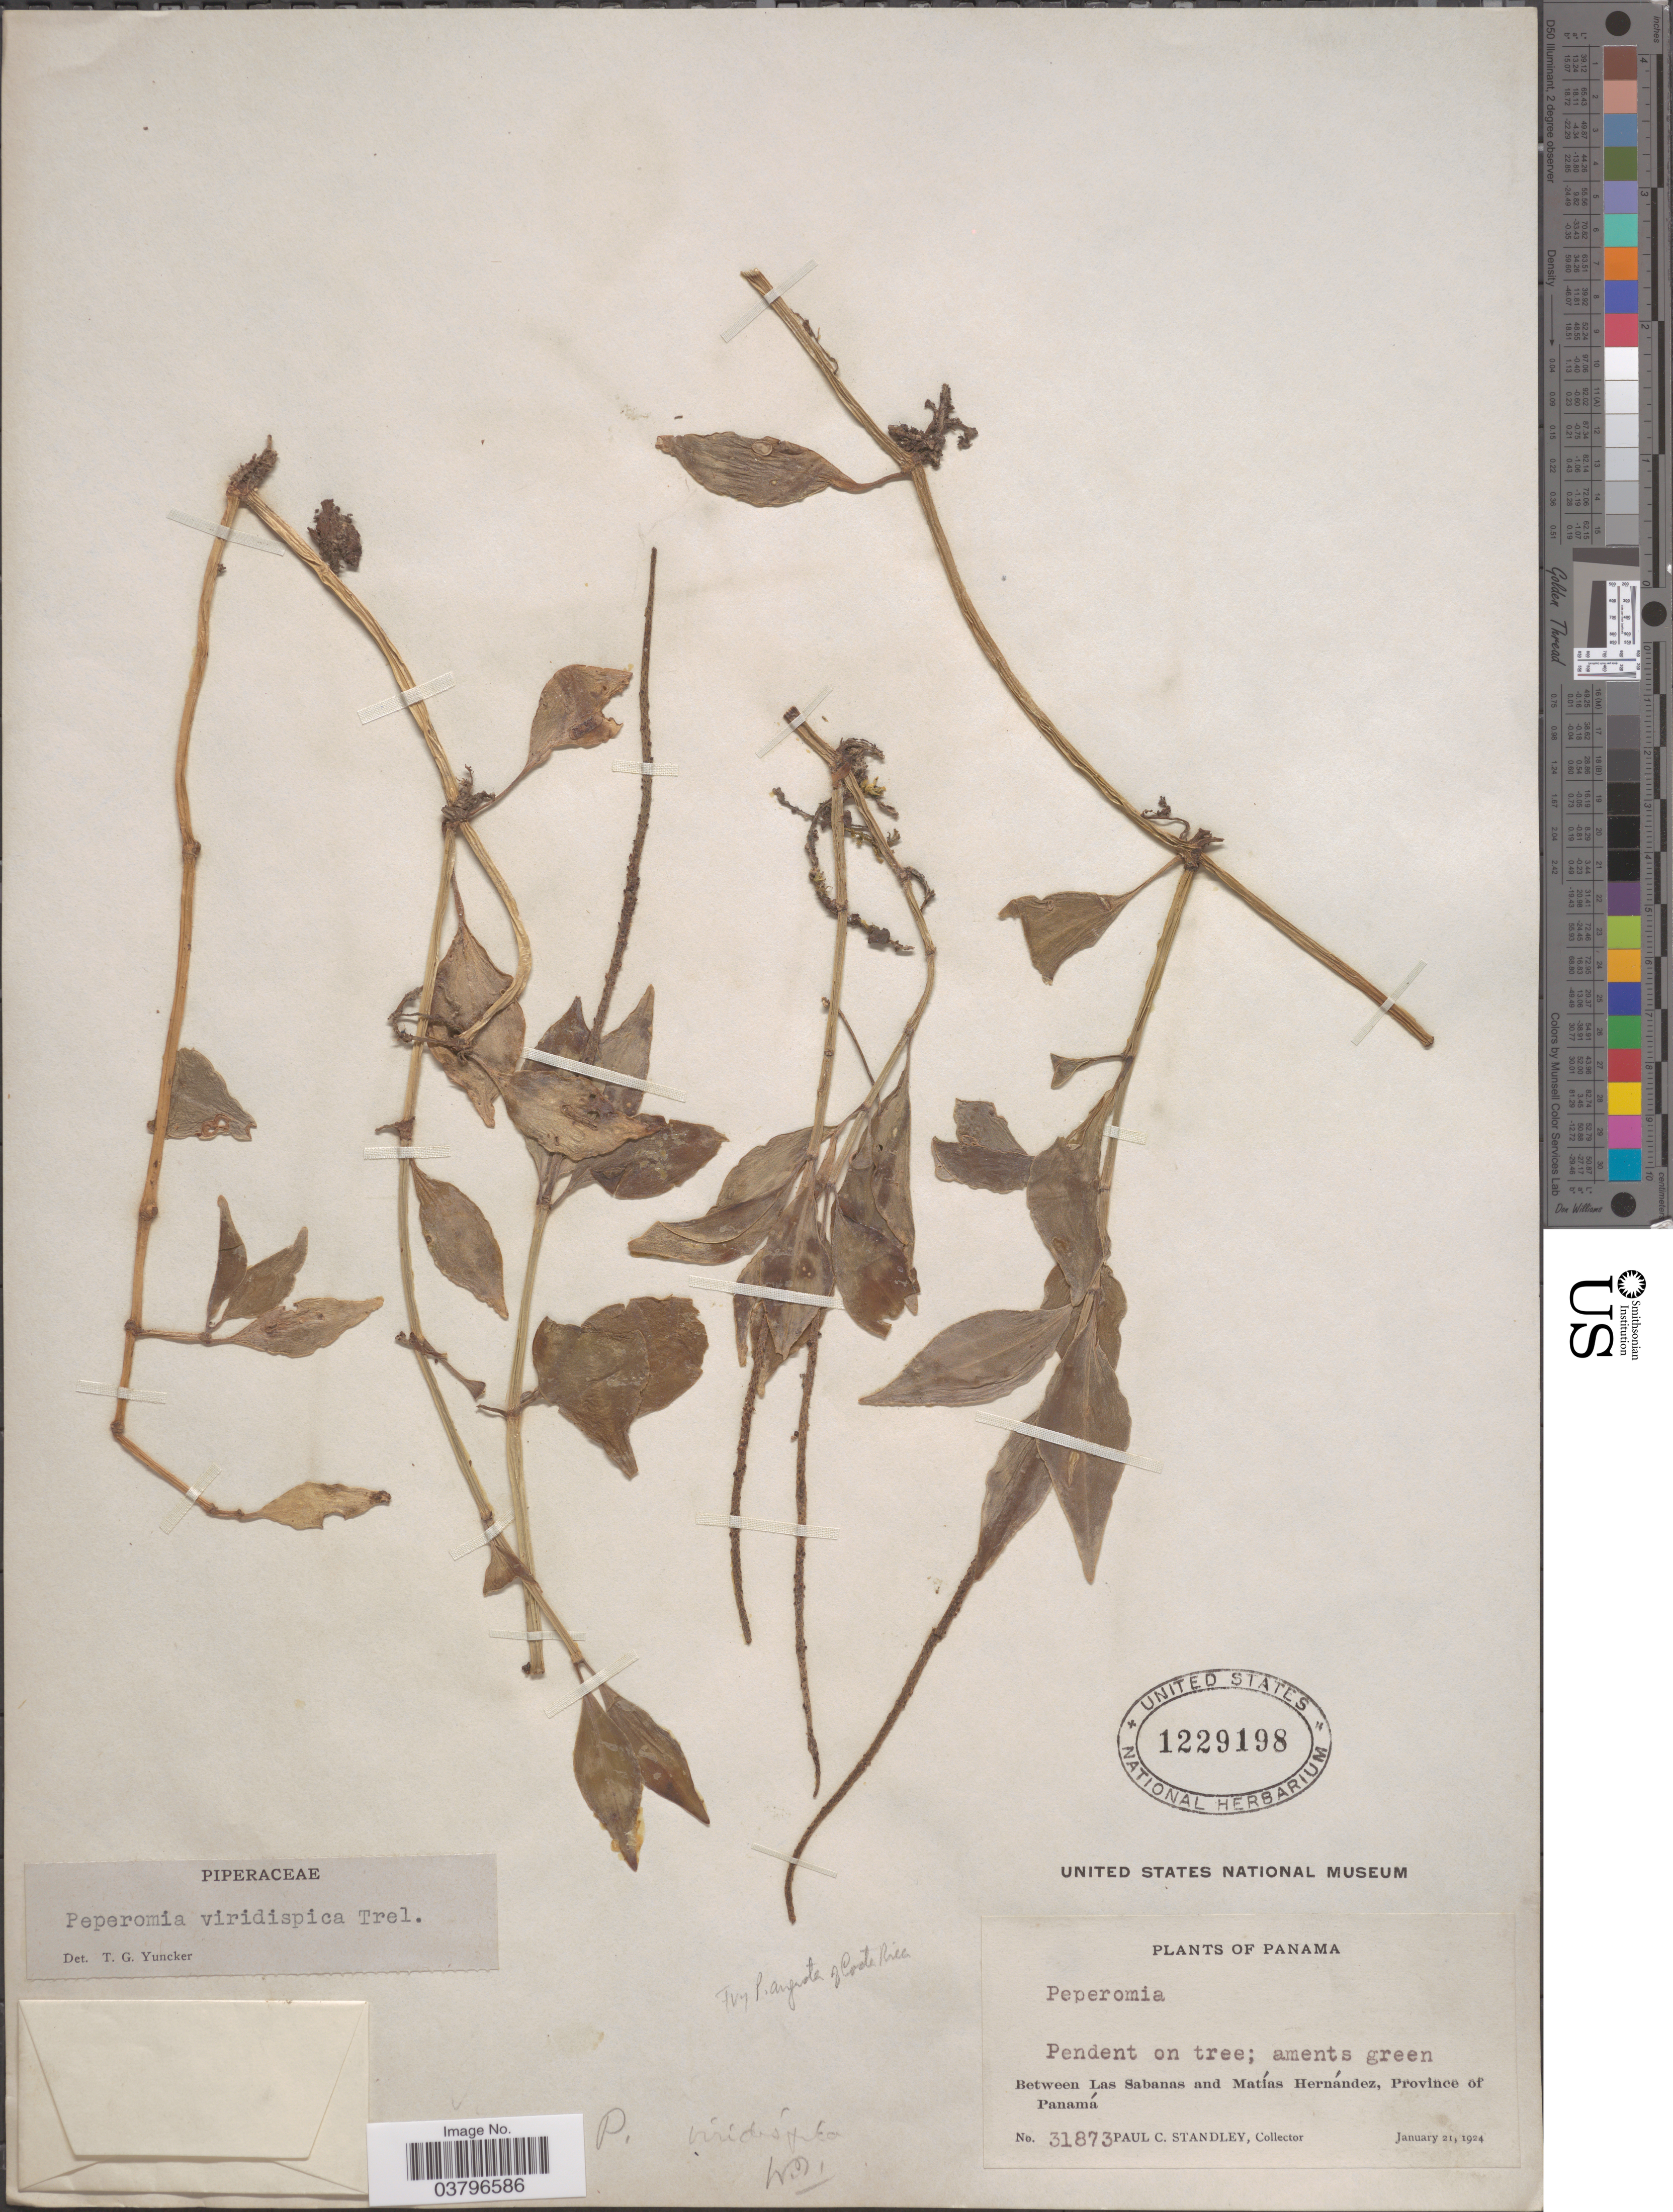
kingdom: Plantae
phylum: Tracheophyta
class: Magnoliopsida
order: Piperales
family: Piperaceae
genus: Peperomia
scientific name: Peperomia angustata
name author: Kunth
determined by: Jiménez, José Estaban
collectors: P. C. Standley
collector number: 31873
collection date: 1924-01-21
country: Panama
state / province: Panamá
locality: Between Las Sabanas and Matías Hernández.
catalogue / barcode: US 1229198